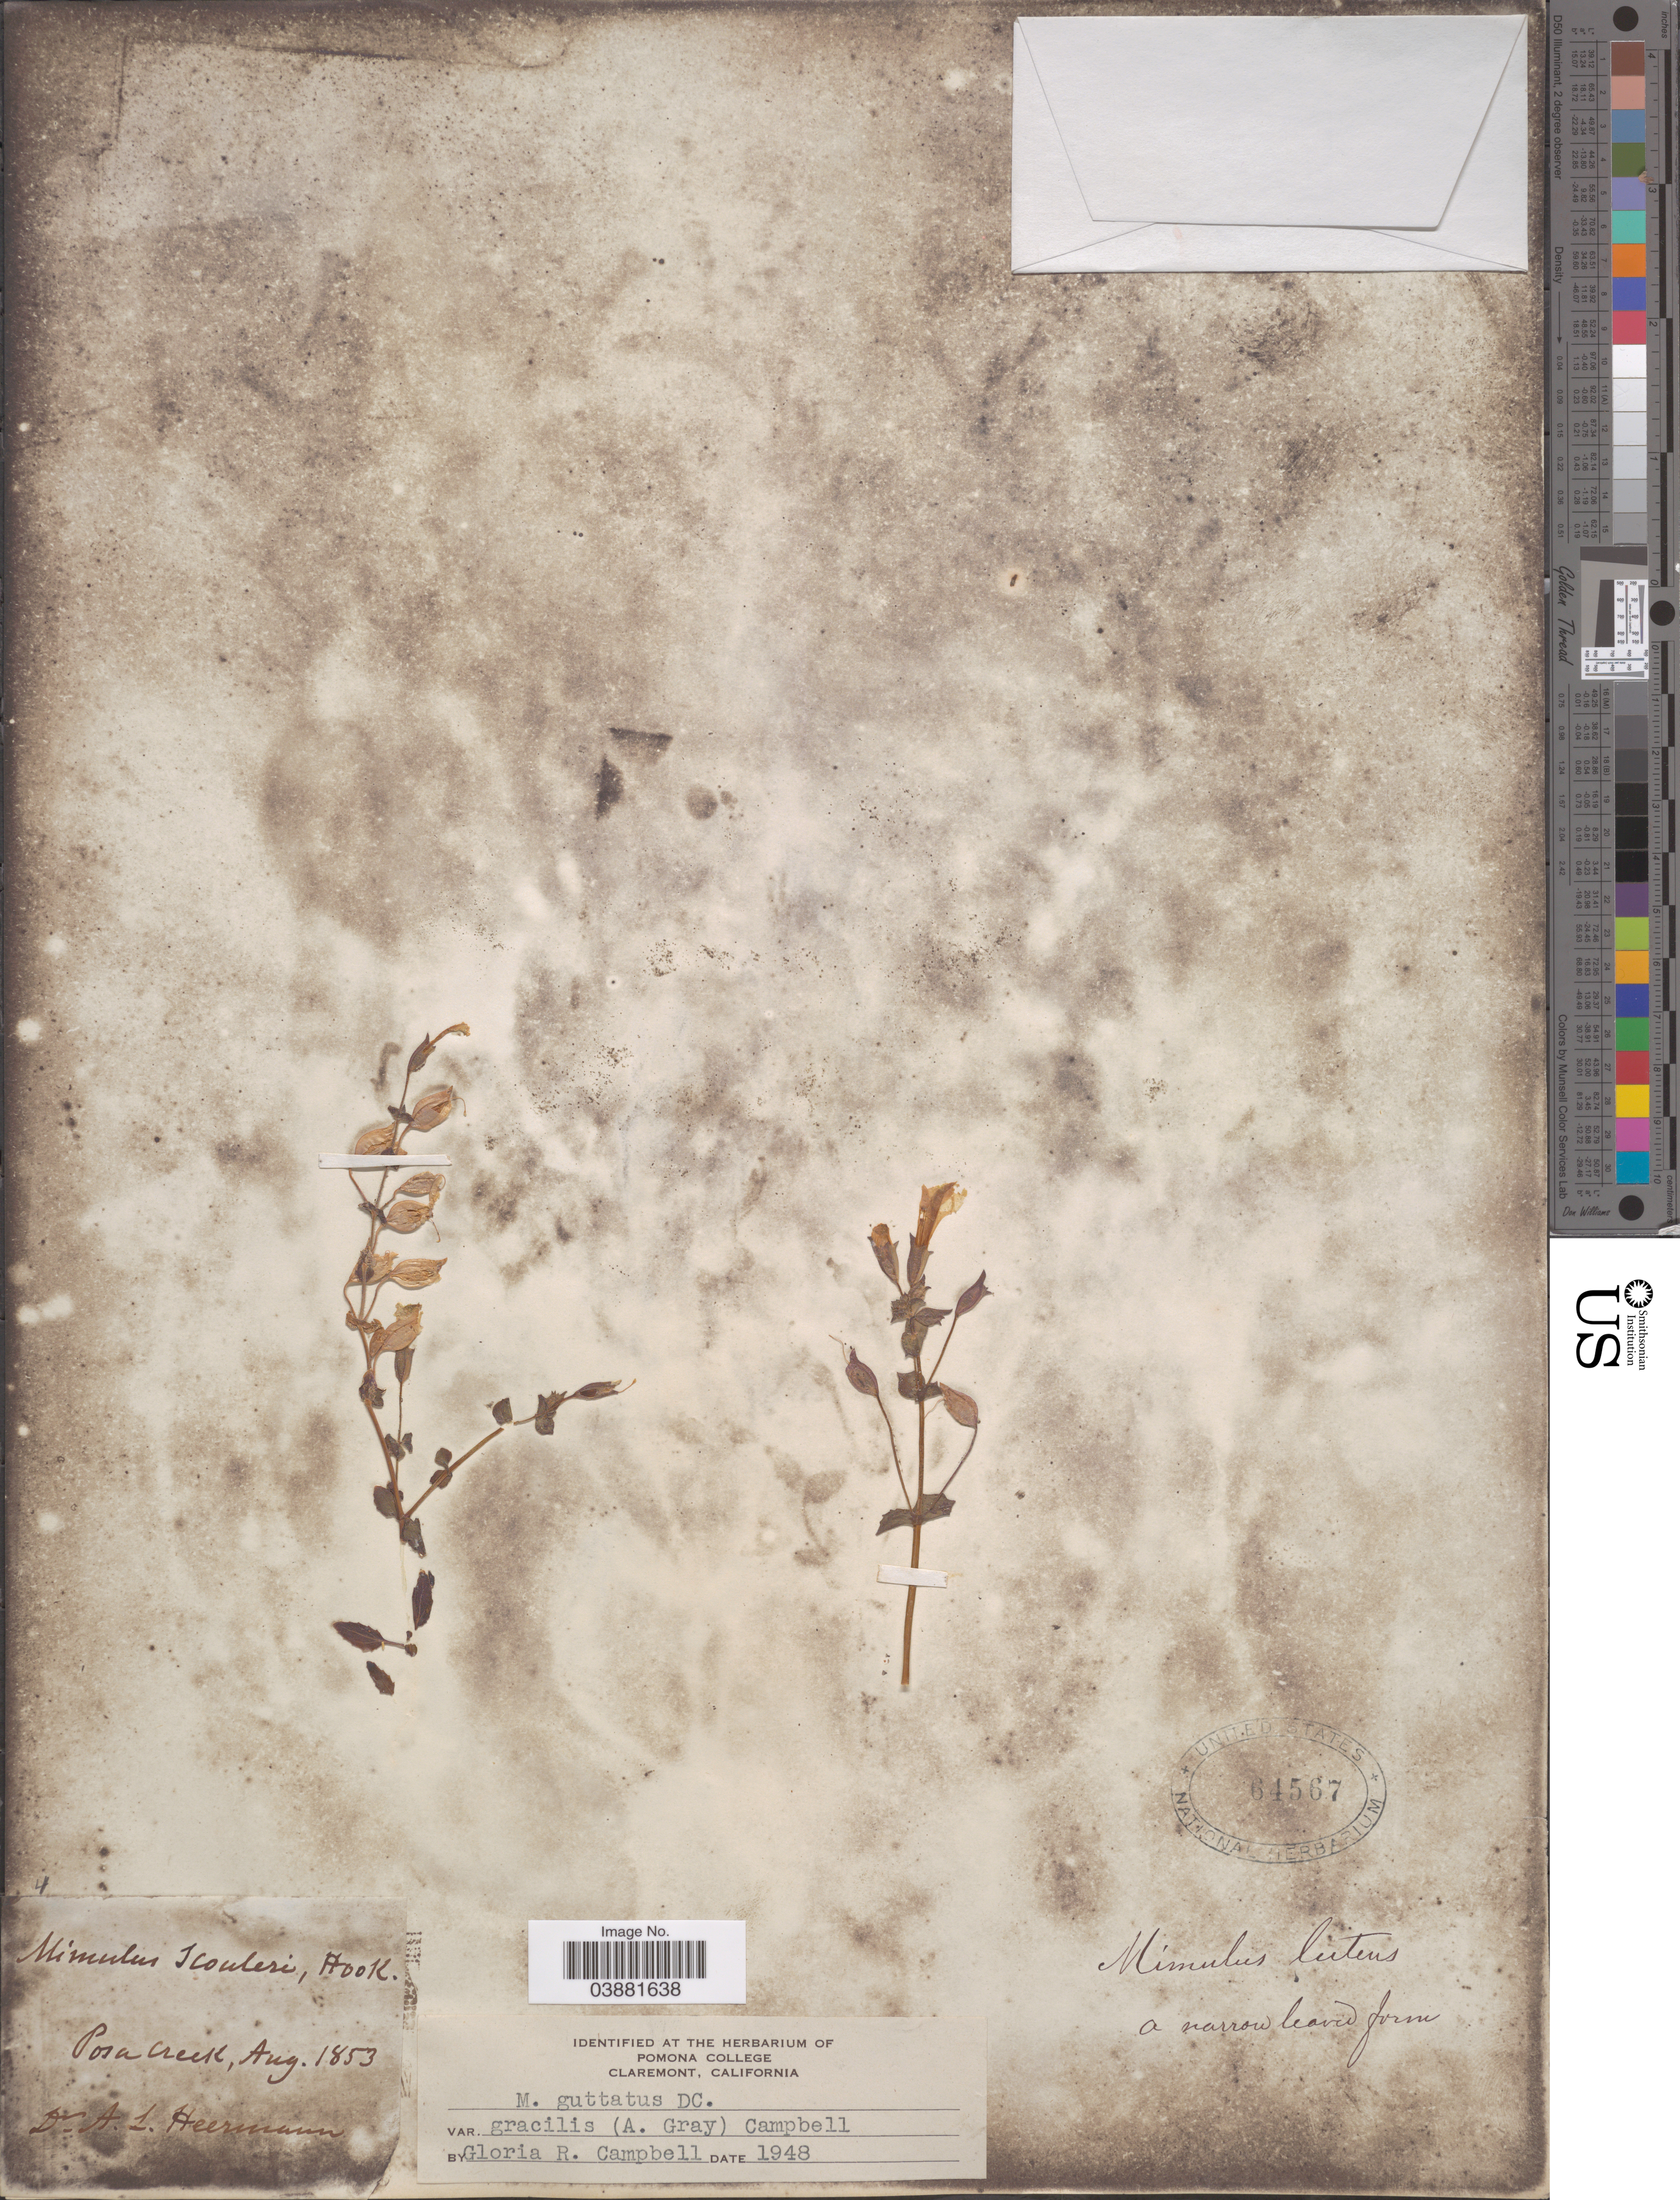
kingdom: Plantae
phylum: Tracheophyta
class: Magnoliopsida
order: Lamiales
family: Phrymaceae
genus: Mimulus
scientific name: Mimulus guttatus var. gracilis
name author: (A. Gray) G.R. Campb.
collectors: A. Heermann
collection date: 1853-08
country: United States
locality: Posa Creek.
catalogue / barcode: US 64567